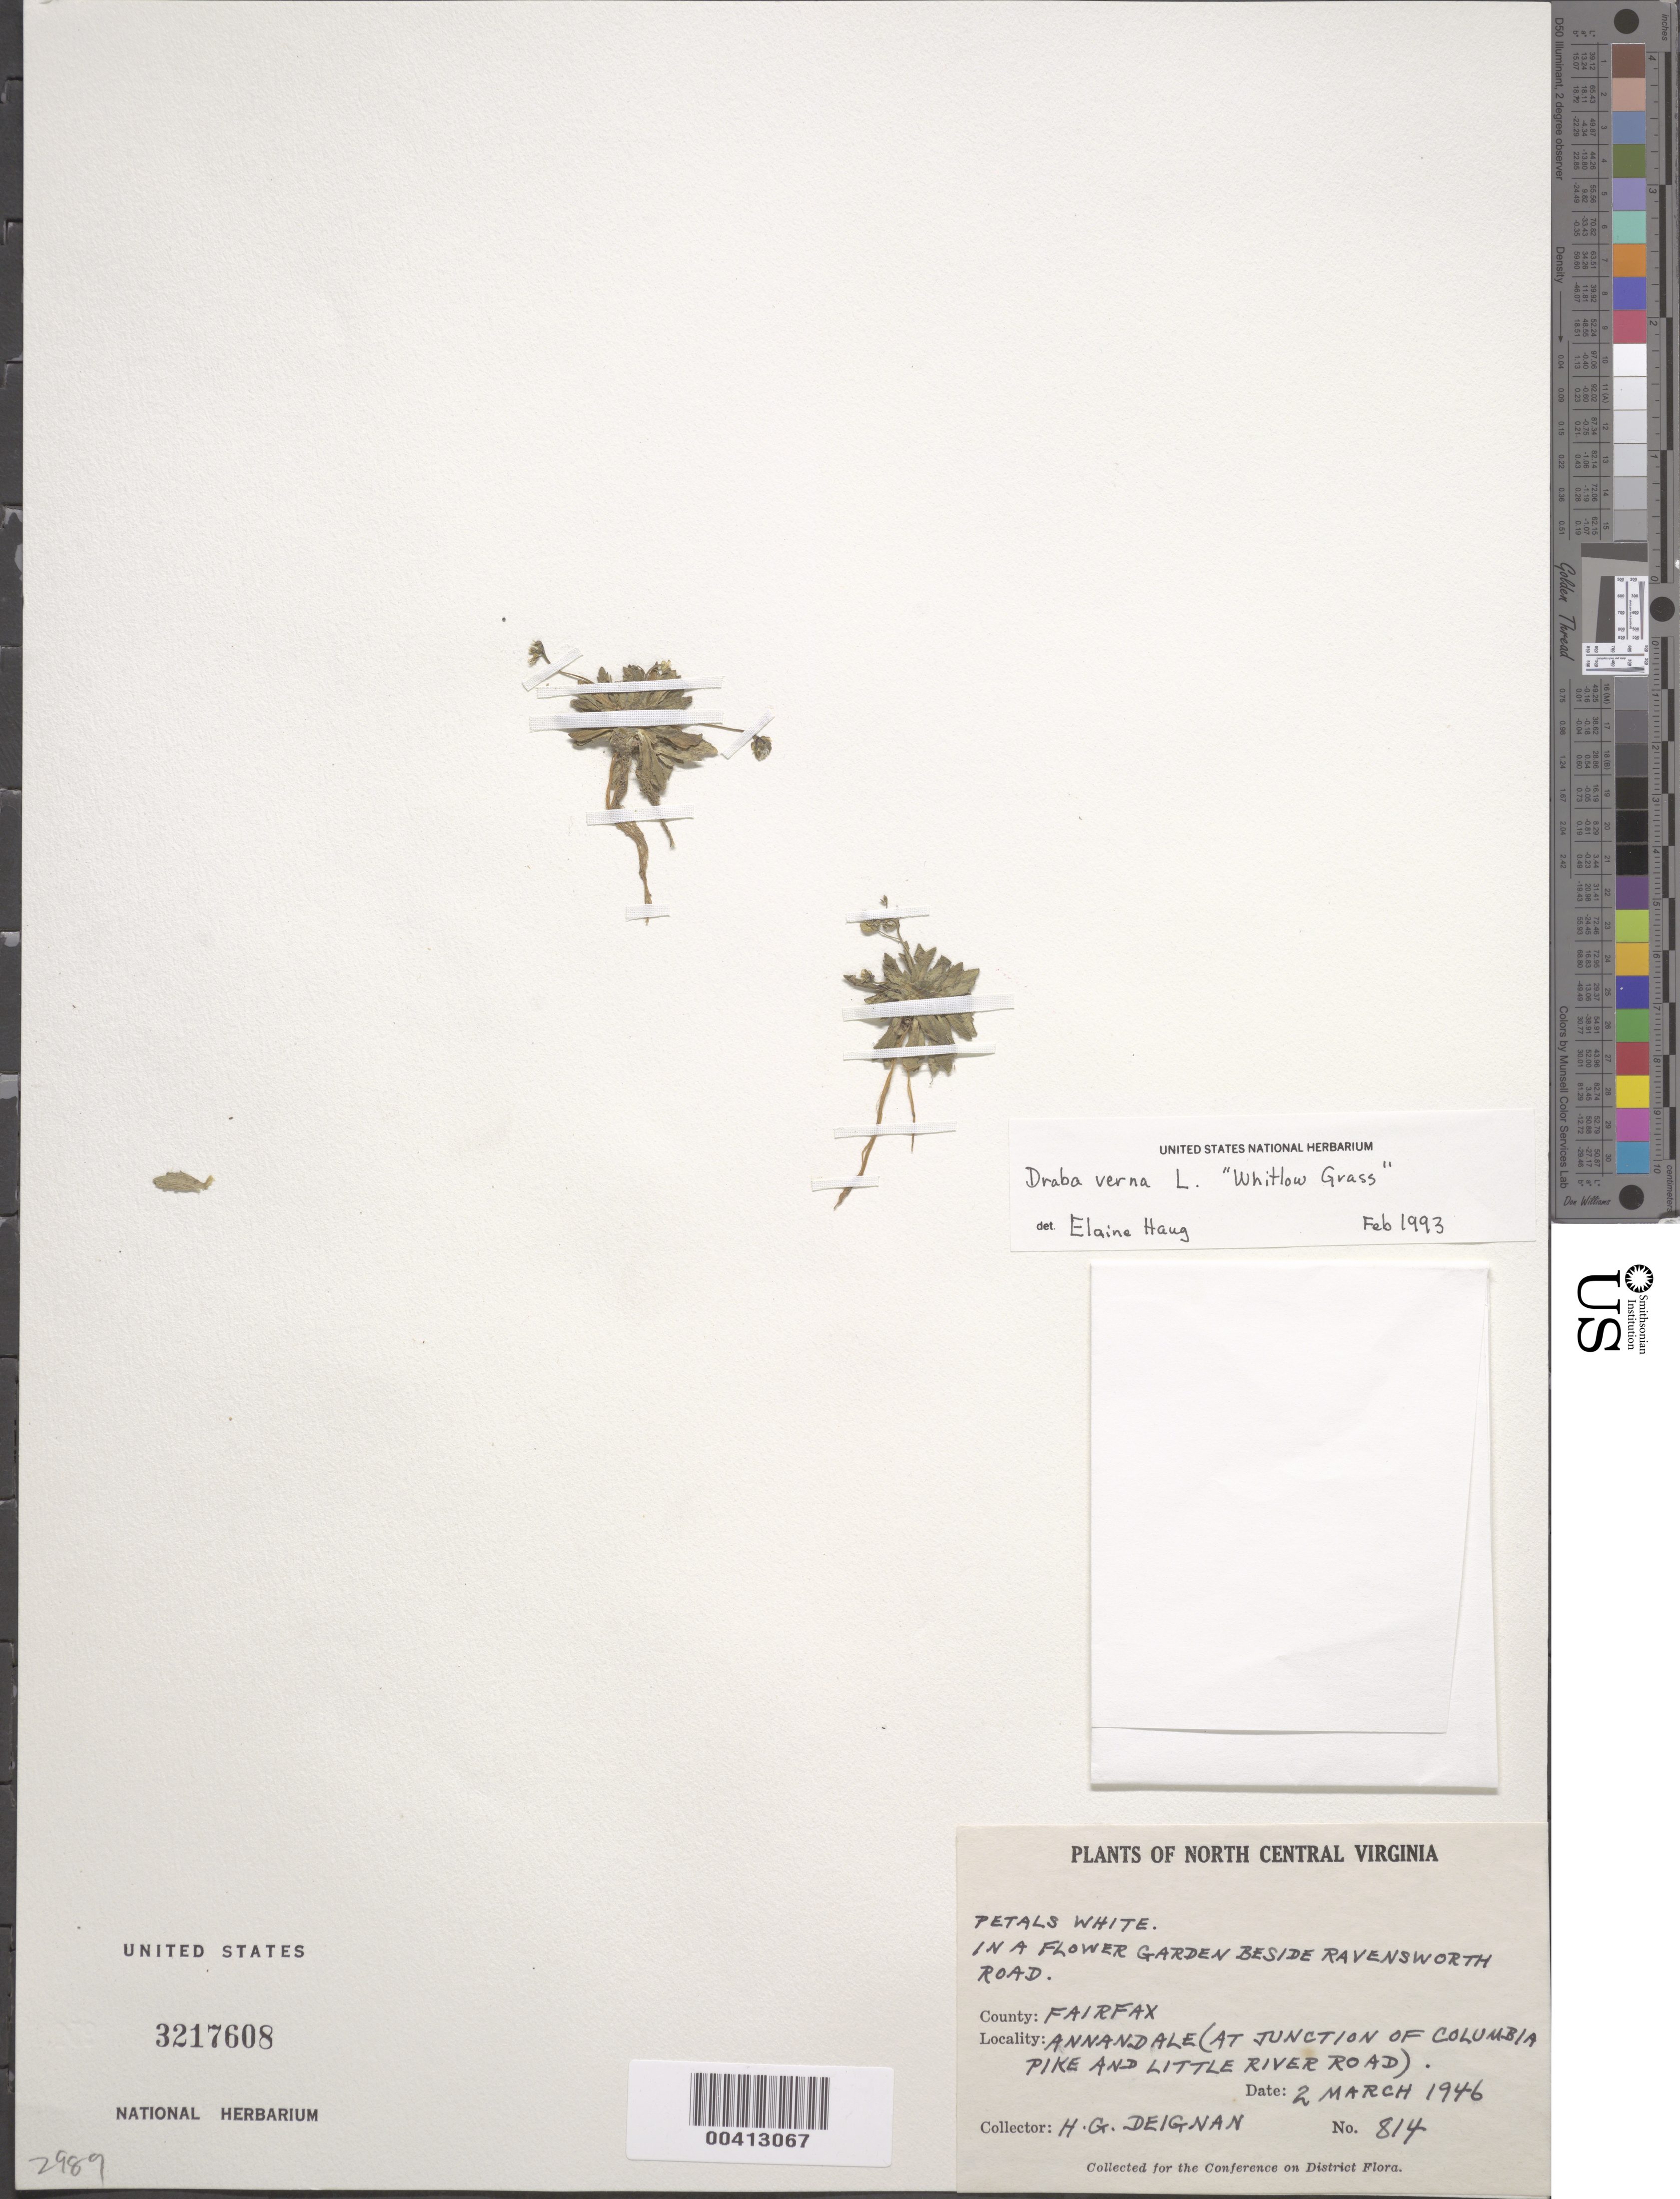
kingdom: Plantae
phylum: Tracheophyta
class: Magnoliopsida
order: Brassicales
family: Brassicaceae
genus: Draba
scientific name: Draba verna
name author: L.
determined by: Haug, E., (UNITED STATES)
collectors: H. Deignan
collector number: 814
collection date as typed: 02 Mar 1946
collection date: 1946-03-02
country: United States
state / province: Virginia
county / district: Fairfax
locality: Annandale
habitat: In flower garden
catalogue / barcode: US 3217608